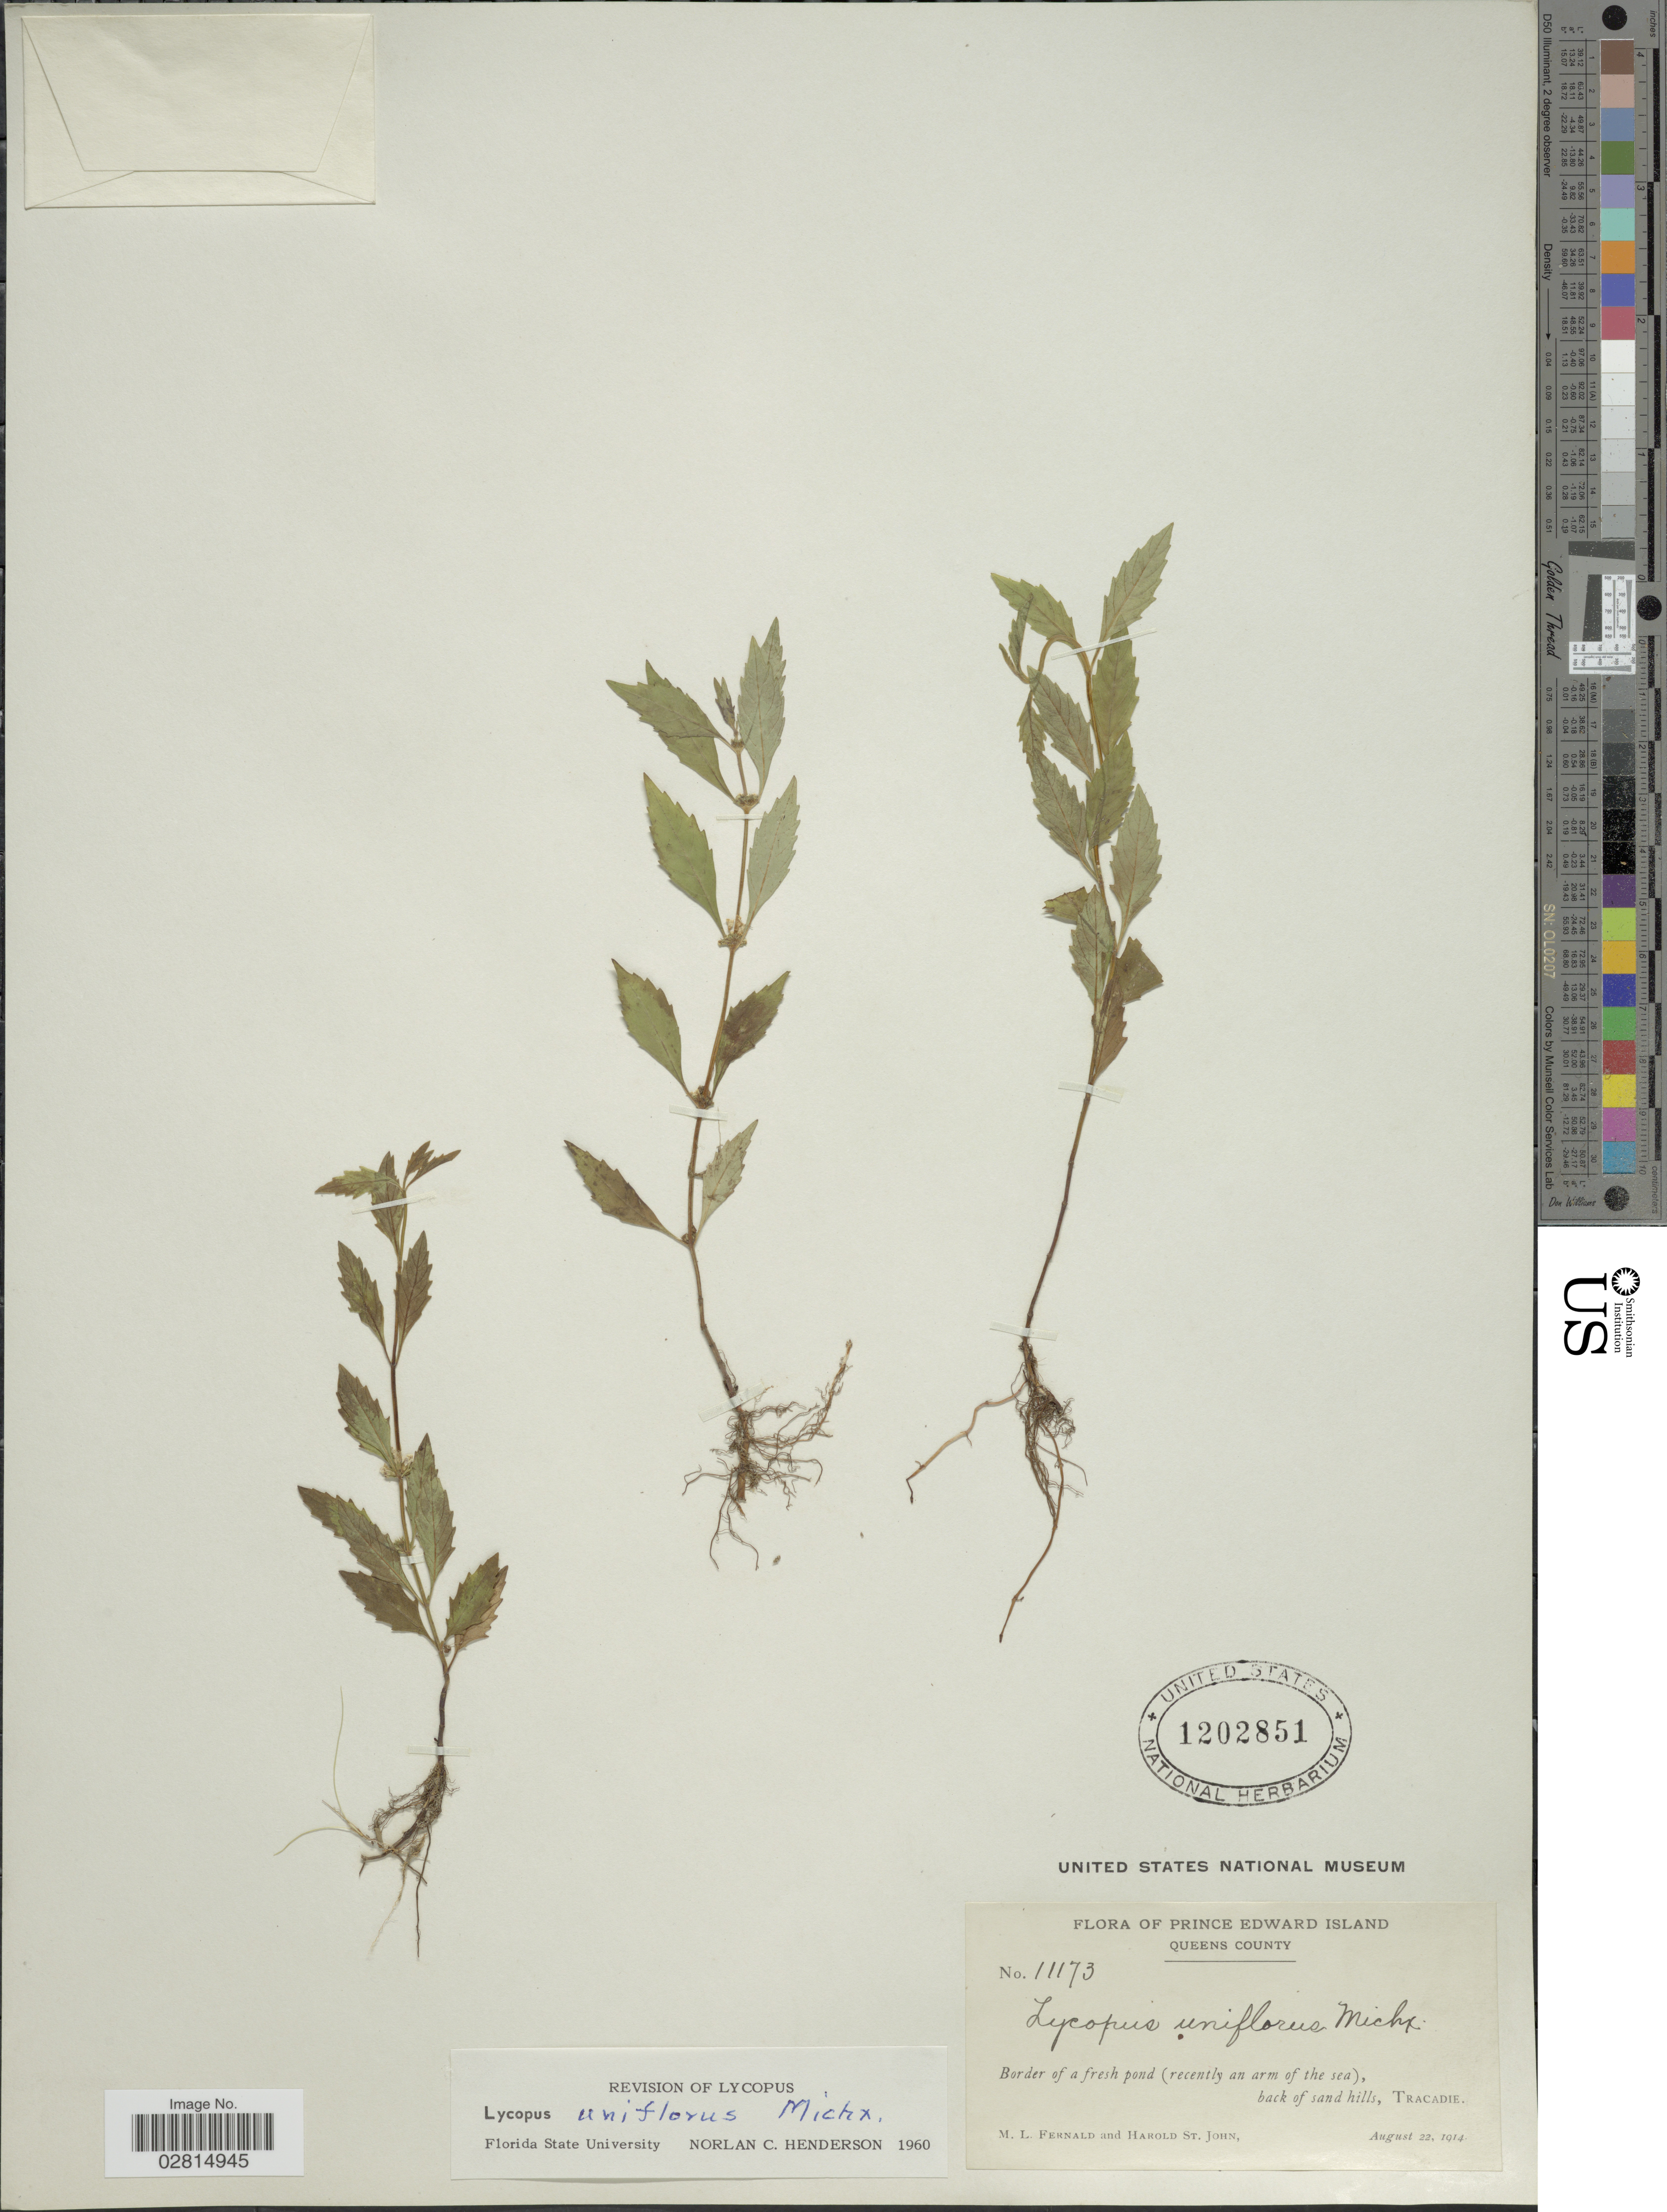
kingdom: Plantae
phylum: Tracheophyta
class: Magnoliopsida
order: Lamiales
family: Lamiaceae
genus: Lycopus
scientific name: Lycopus uniflorus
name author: Michx.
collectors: M. L. Fernald & H. St. John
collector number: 11173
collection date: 1914-08-22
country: Canada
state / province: Prince Edward Island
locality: Queens County, border of a fresh pond (recently an arm of the sea), back of sand hills, Tracadie.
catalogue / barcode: US 1202851